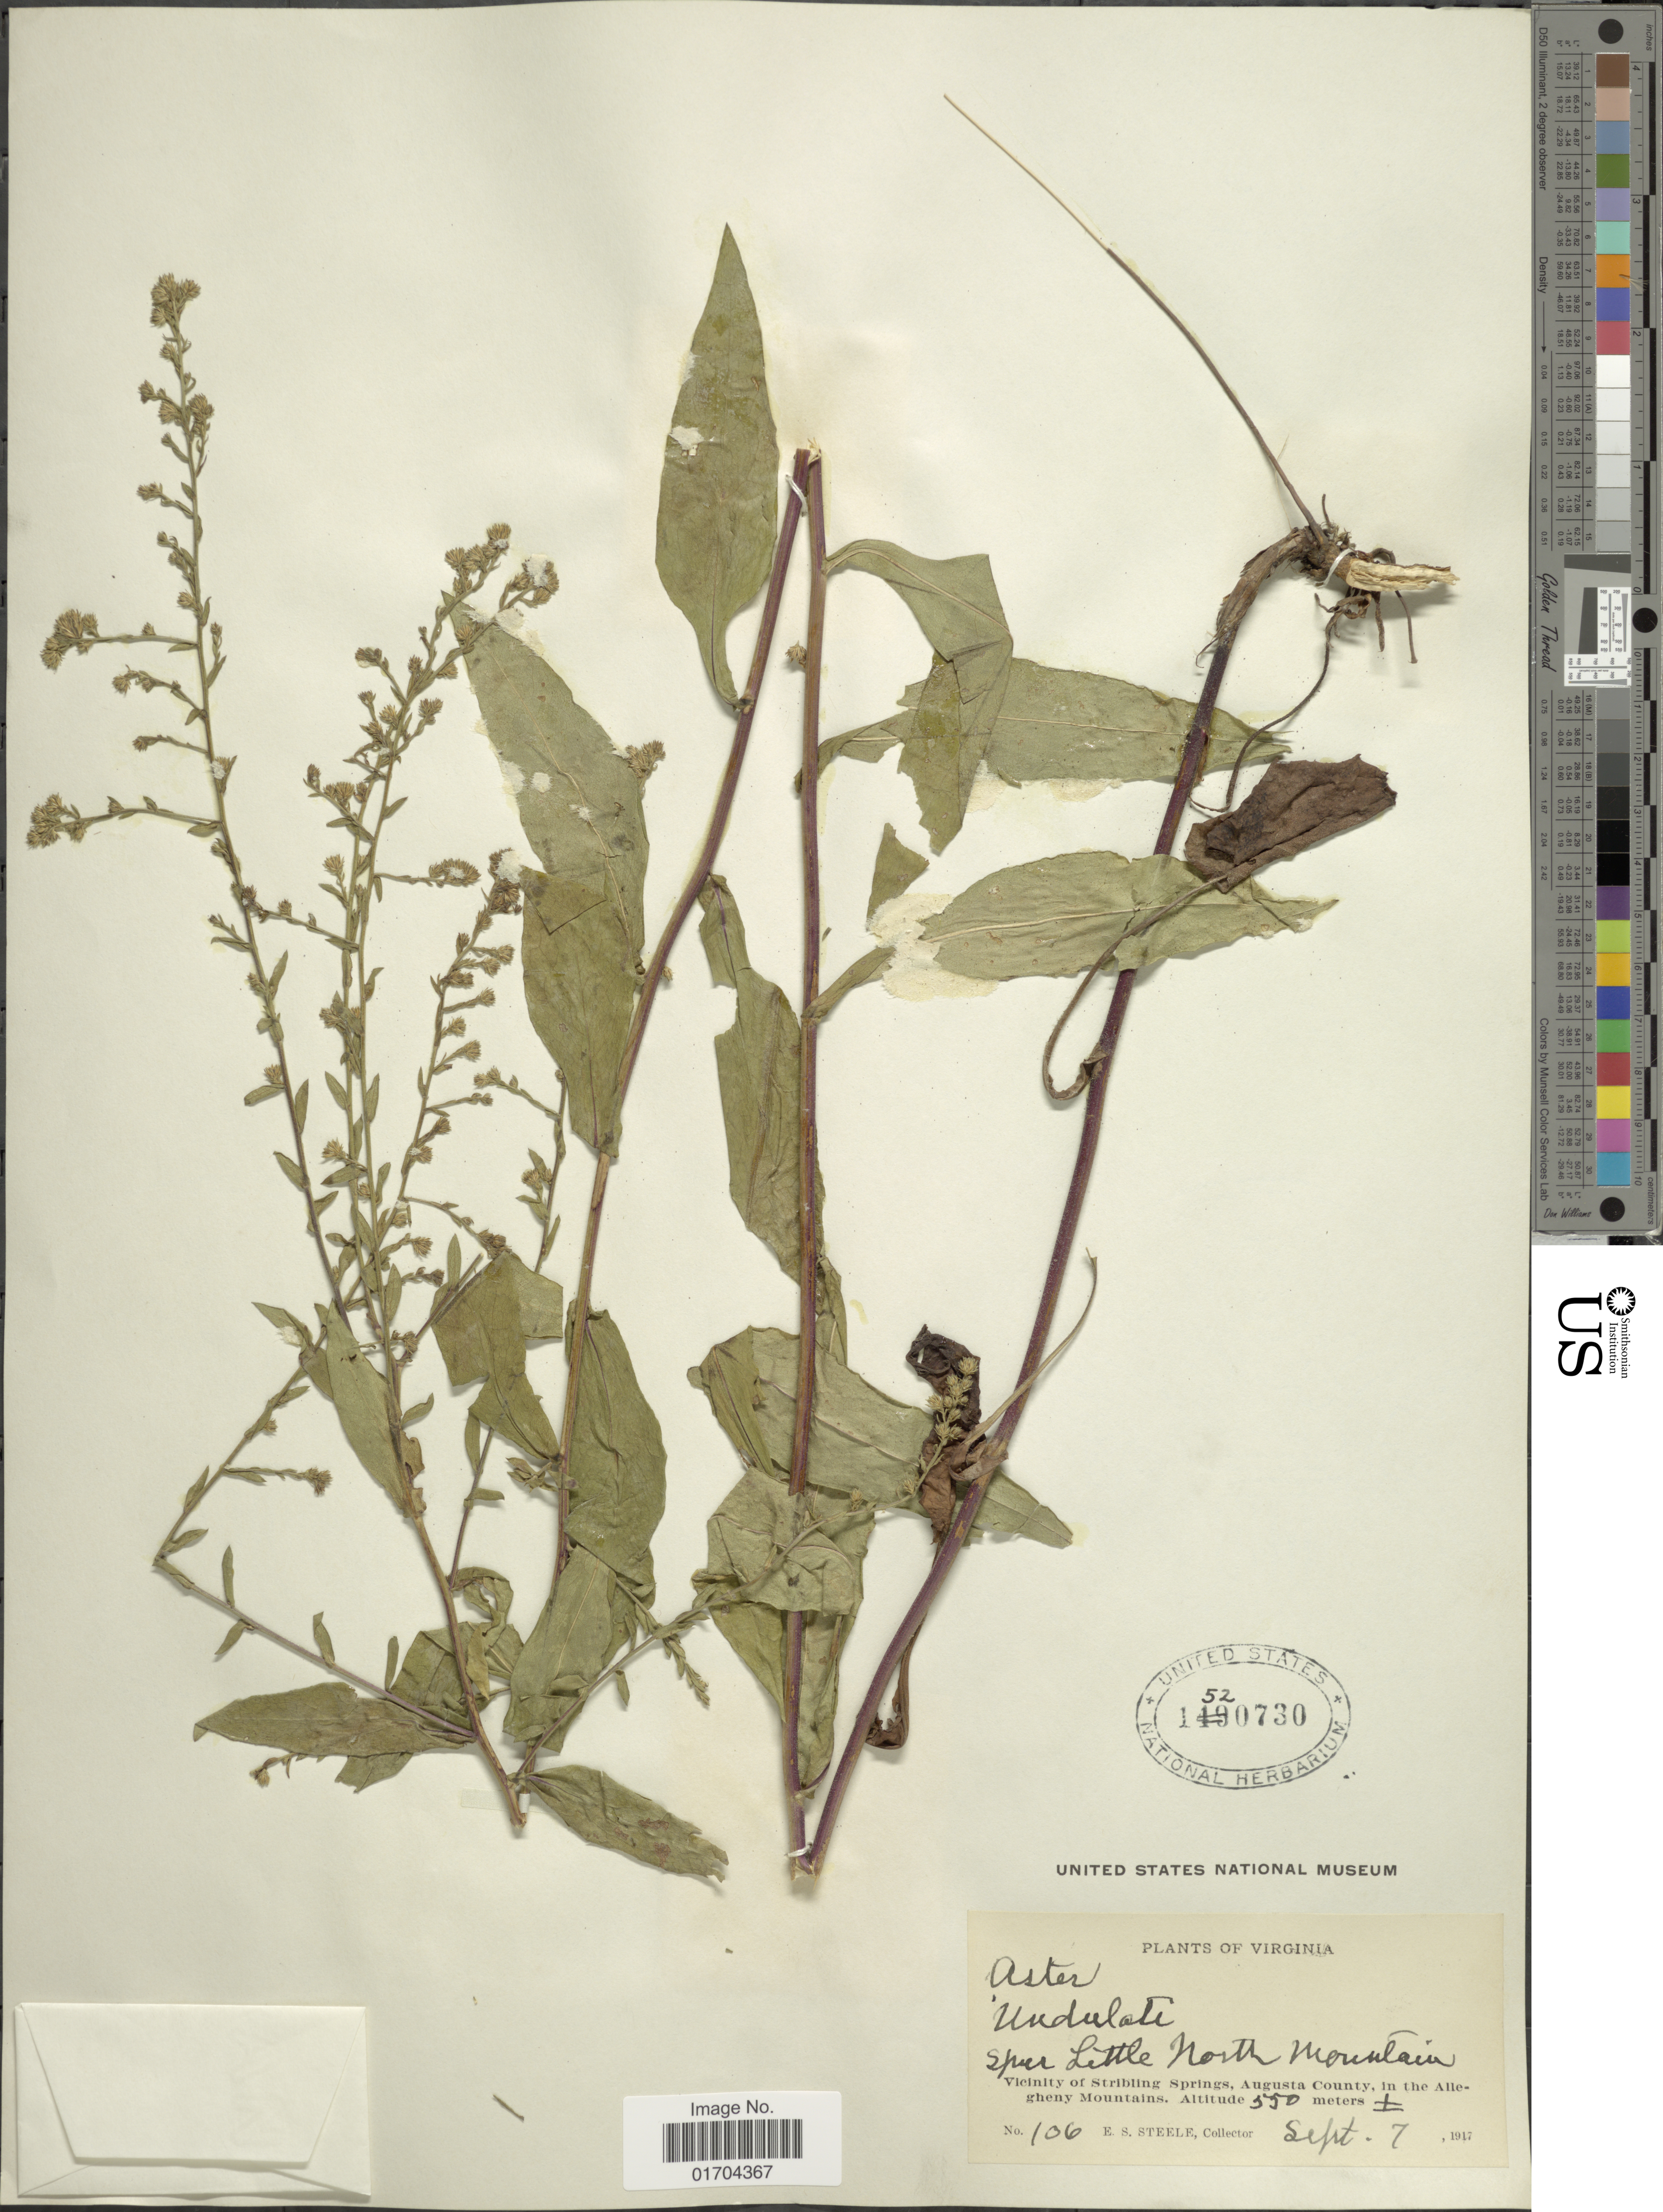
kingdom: Plantae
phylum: Tracheophyta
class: Magnoliopsida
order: Asterales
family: Asteraceae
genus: Symphyotrichum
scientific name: Symphyotrichum sp.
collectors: E. Steele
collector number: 106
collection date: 1917-09-07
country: United States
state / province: Virginia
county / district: Augusta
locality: Little North Mountain, Vicinity of Stribling Springs, Augusta County, in the Allegheny Mountains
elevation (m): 550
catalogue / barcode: US 1520730